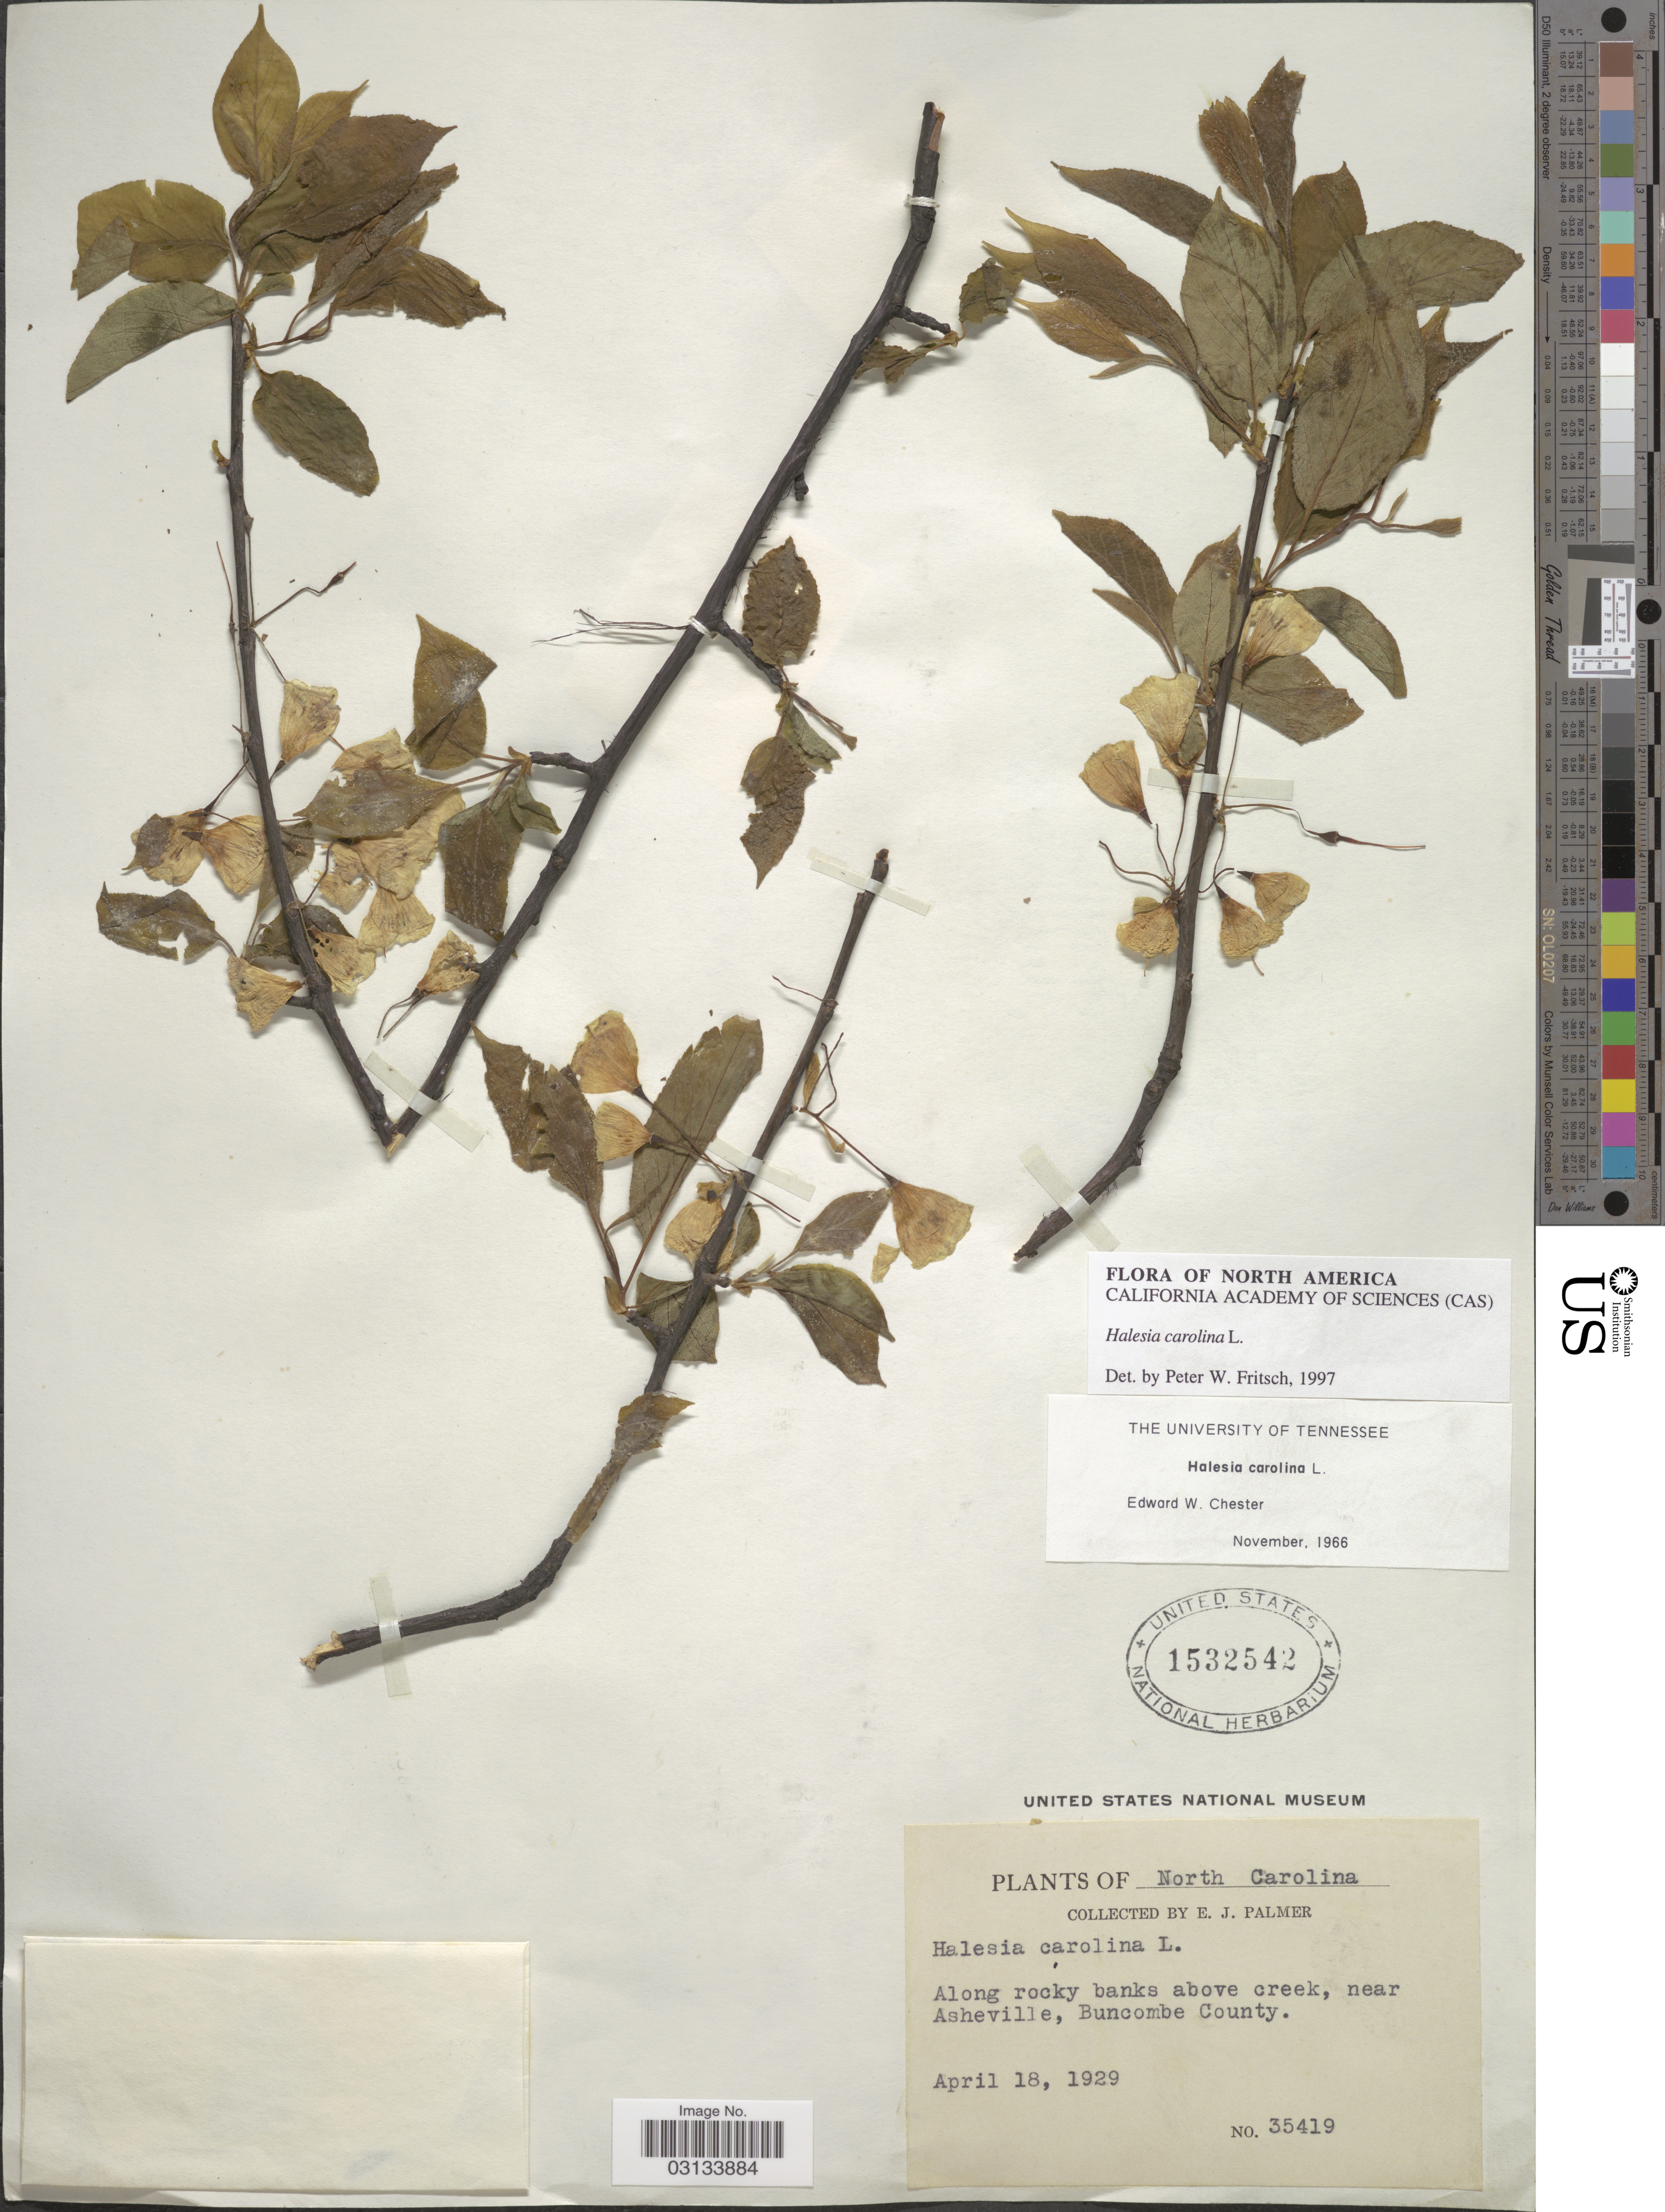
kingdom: Plantae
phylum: Tracheophyta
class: Magnoliopsida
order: Ericales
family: Styracaceae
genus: Halesia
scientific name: Halesia carolina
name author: L.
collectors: E. J. Palmer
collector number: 35419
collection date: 1929-04-18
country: United States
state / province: North Carolina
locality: Near Asheville, Buncombe County.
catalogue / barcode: US 1532542